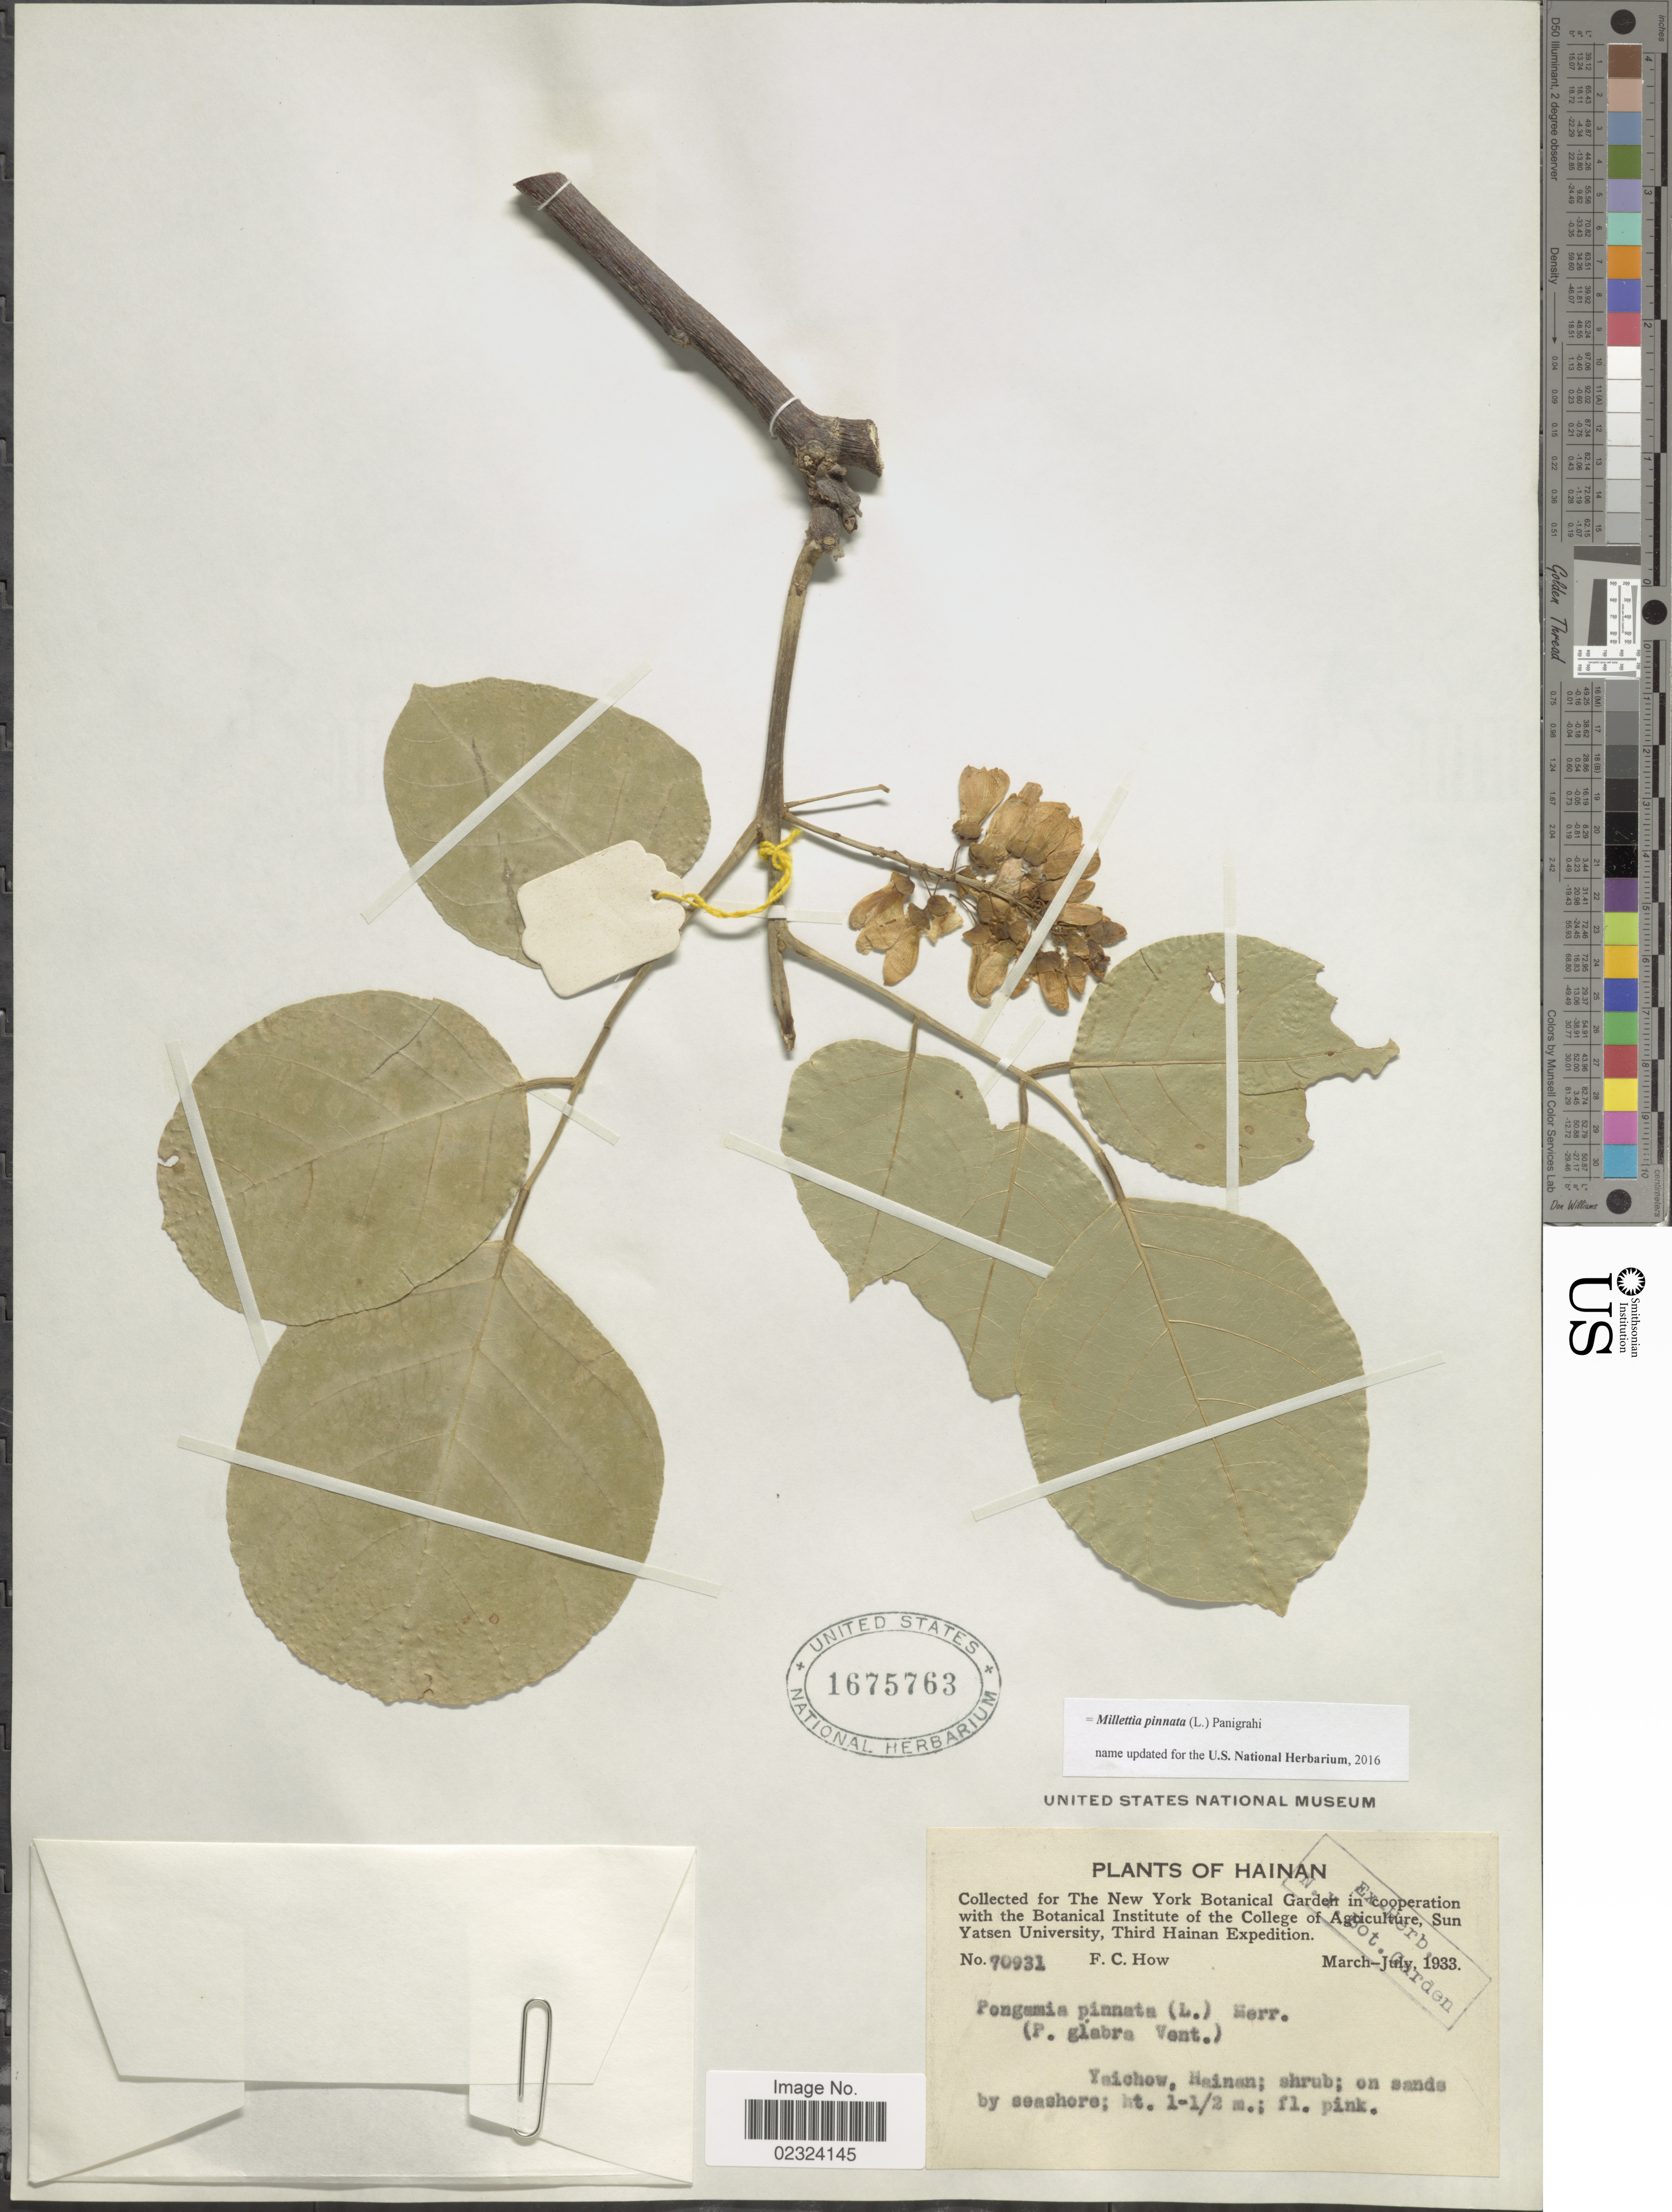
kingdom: Plantae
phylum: Tracheophyta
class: Magnoliopsida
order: Fabales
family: Fabaceae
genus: Millettia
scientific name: Millettia pinnata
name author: (L.) Panigrahi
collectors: F. C. How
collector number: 70931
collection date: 1933-03/1933-07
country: China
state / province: Hainan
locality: Yaichow, Hainan.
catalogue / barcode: US 1675763